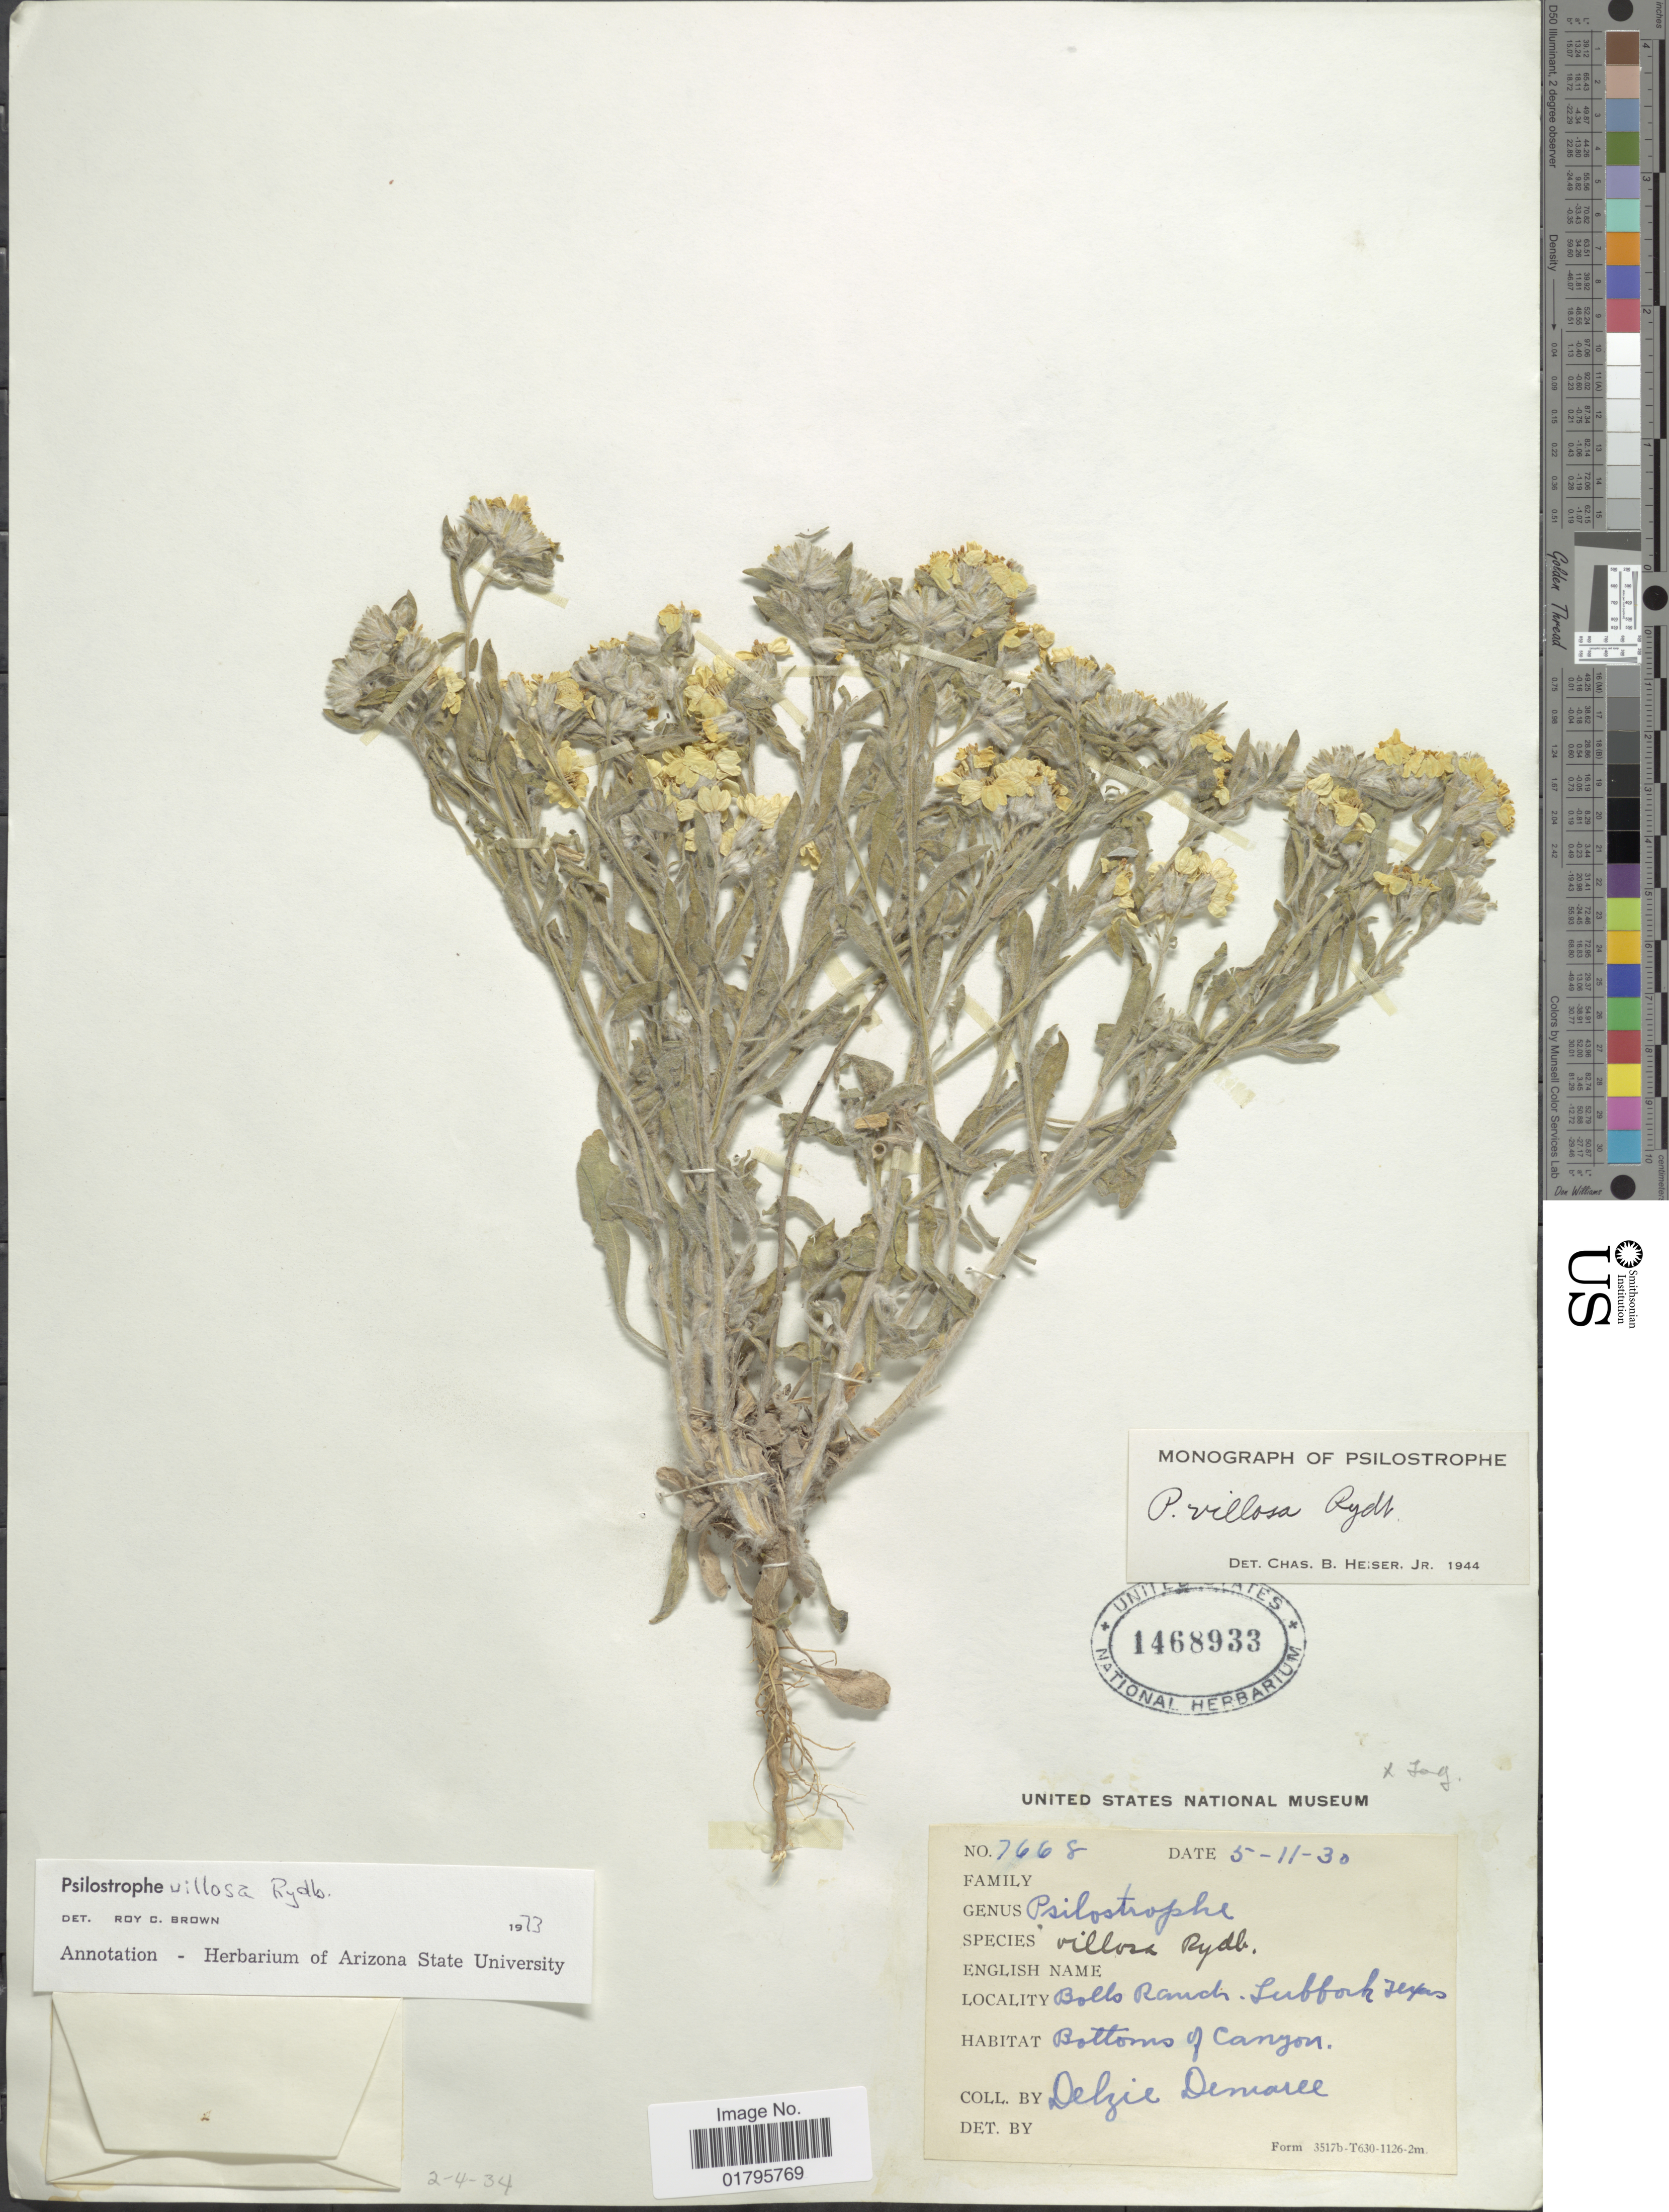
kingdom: Plantae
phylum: Tracheophyta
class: Magnoliopsida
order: Asterales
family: Asteraceae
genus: Psilostrophe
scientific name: Psilostrophe villosa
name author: Rydb. ex Britton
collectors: D. Demaree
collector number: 7668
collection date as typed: Transcribed d/m/y: 11/5/30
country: United States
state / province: Texas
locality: Bolls Ranch, Lubbock Texas, Bottoms of Canyon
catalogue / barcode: US 1468933